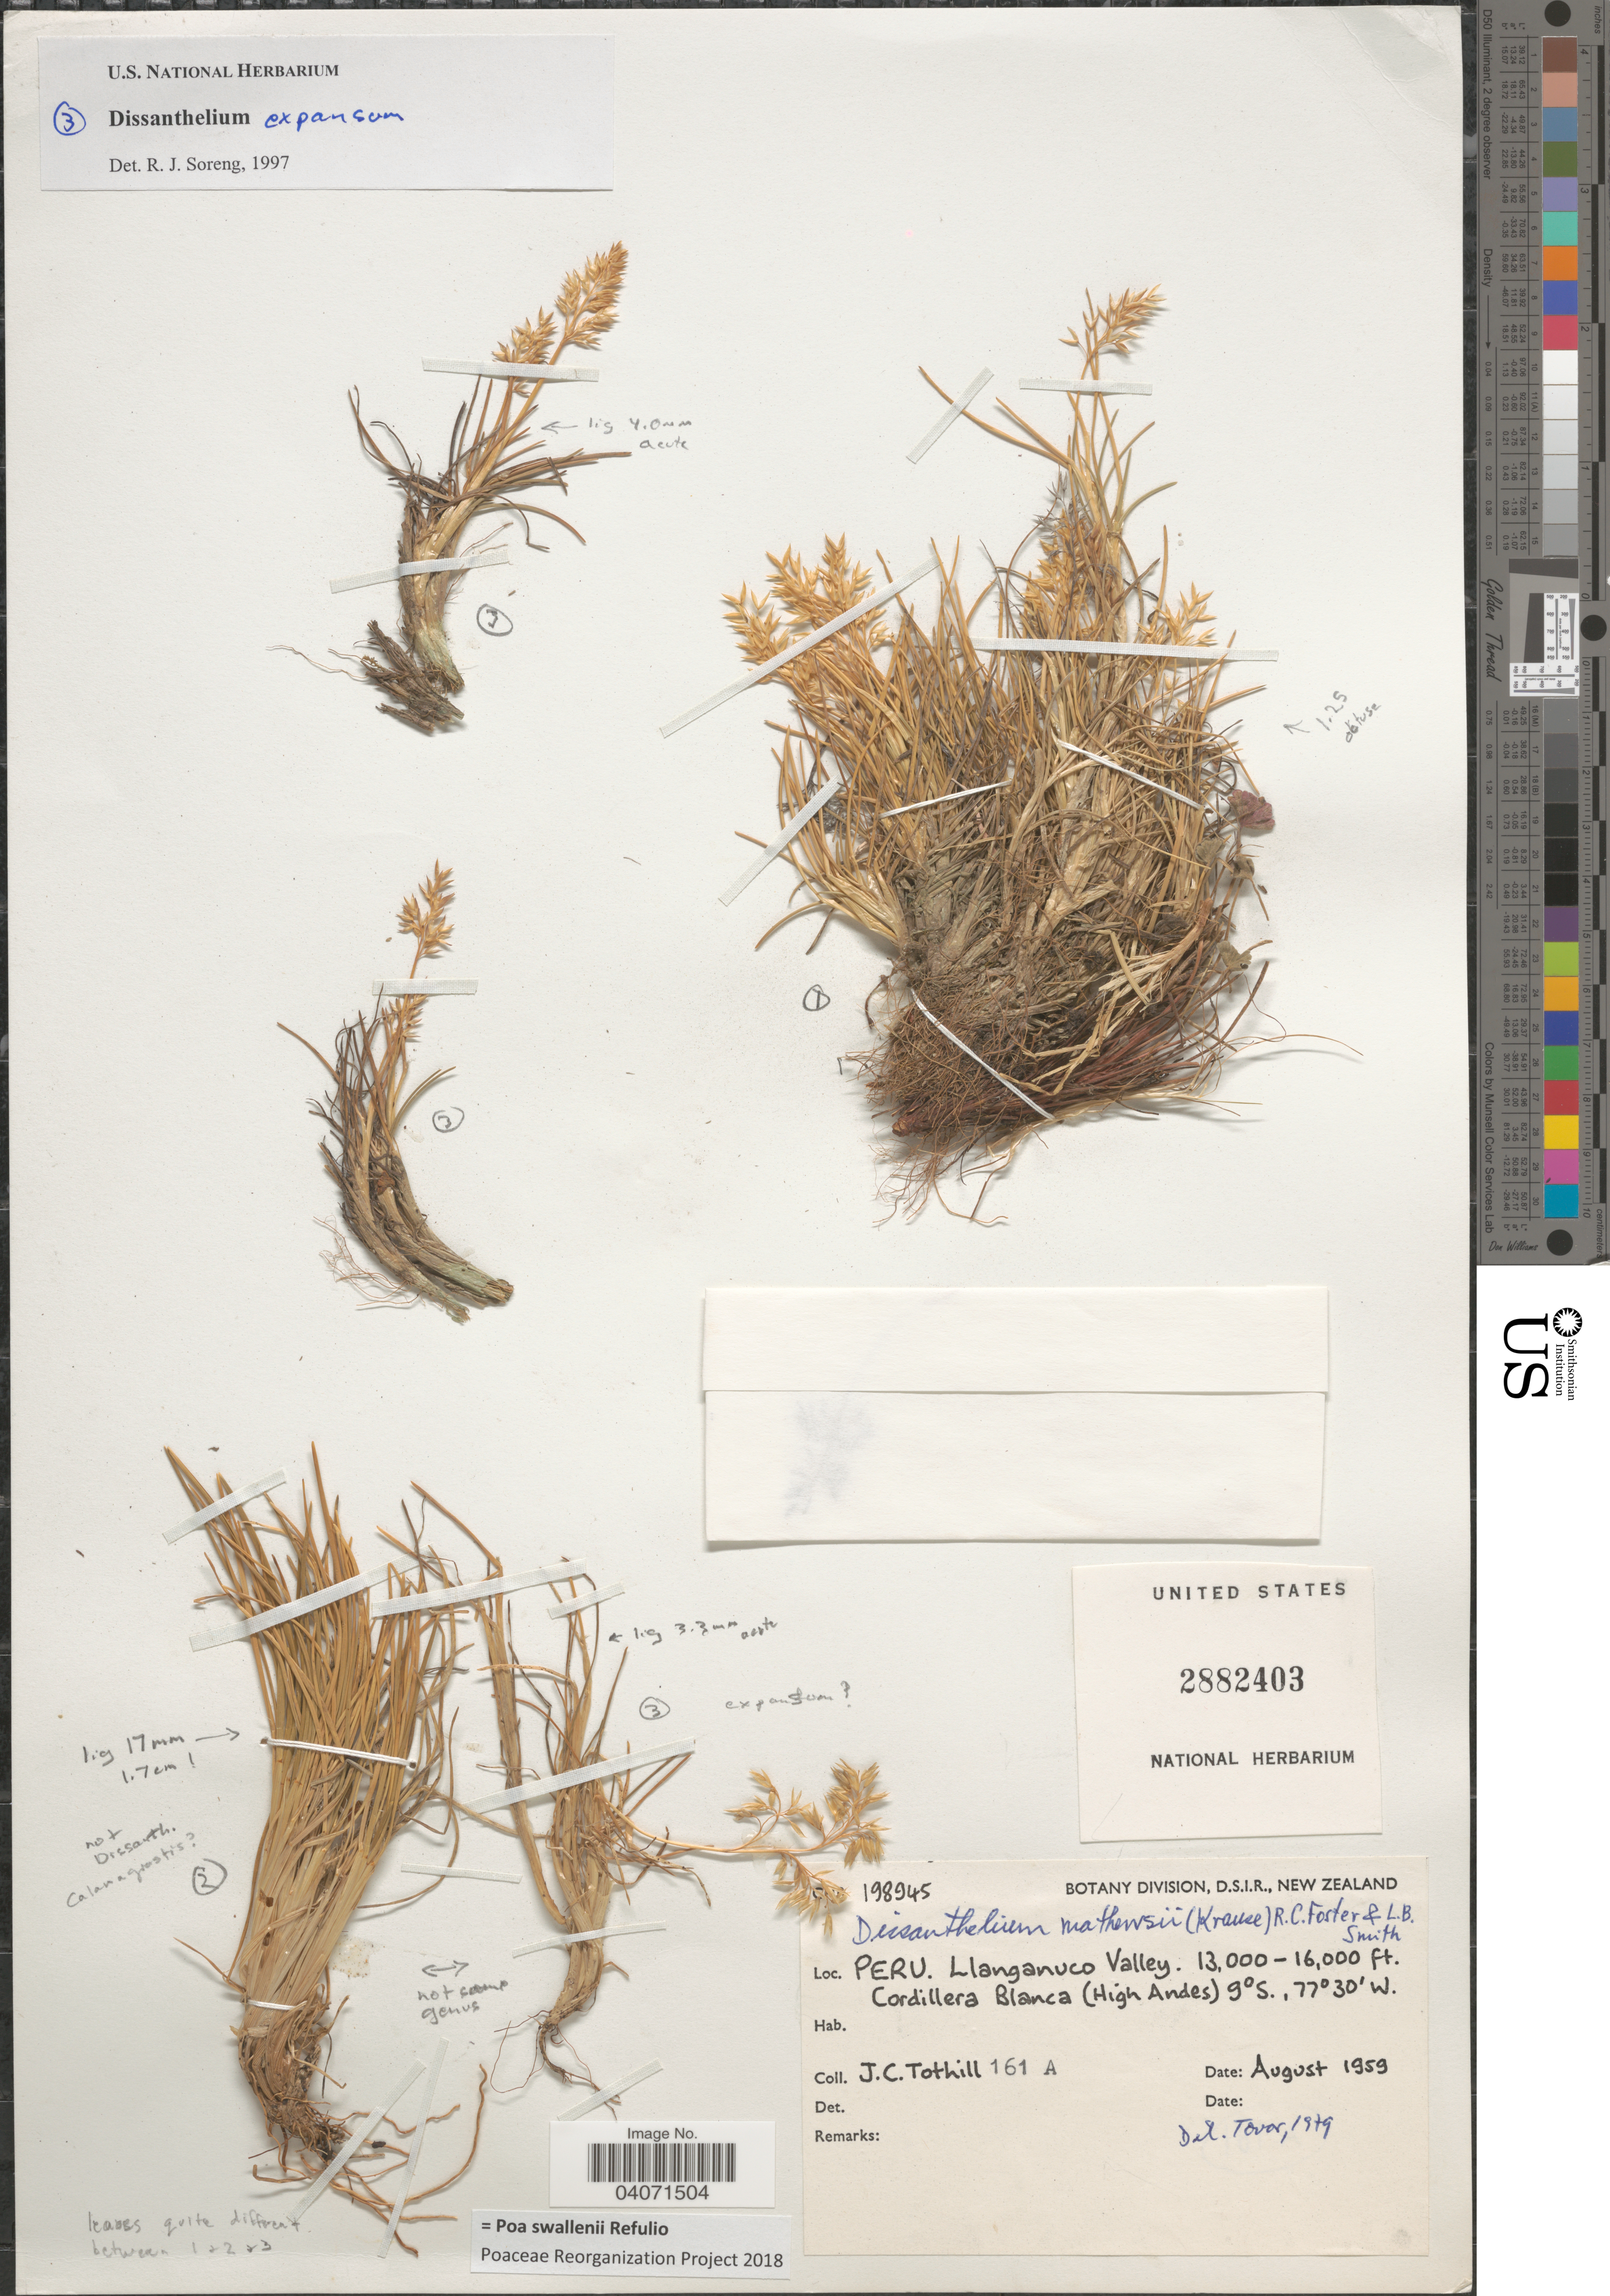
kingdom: Plantae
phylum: Tracheophyta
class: Liliopsida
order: Poales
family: Poaceae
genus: Poa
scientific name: Poa swallenii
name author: Refulio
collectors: J. C. Tothill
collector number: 161A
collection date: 1959-08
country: Peru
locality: Llanganuco Valley. Cordillera Blanca (High Andes).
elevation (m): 3962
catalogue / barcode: US 2882403